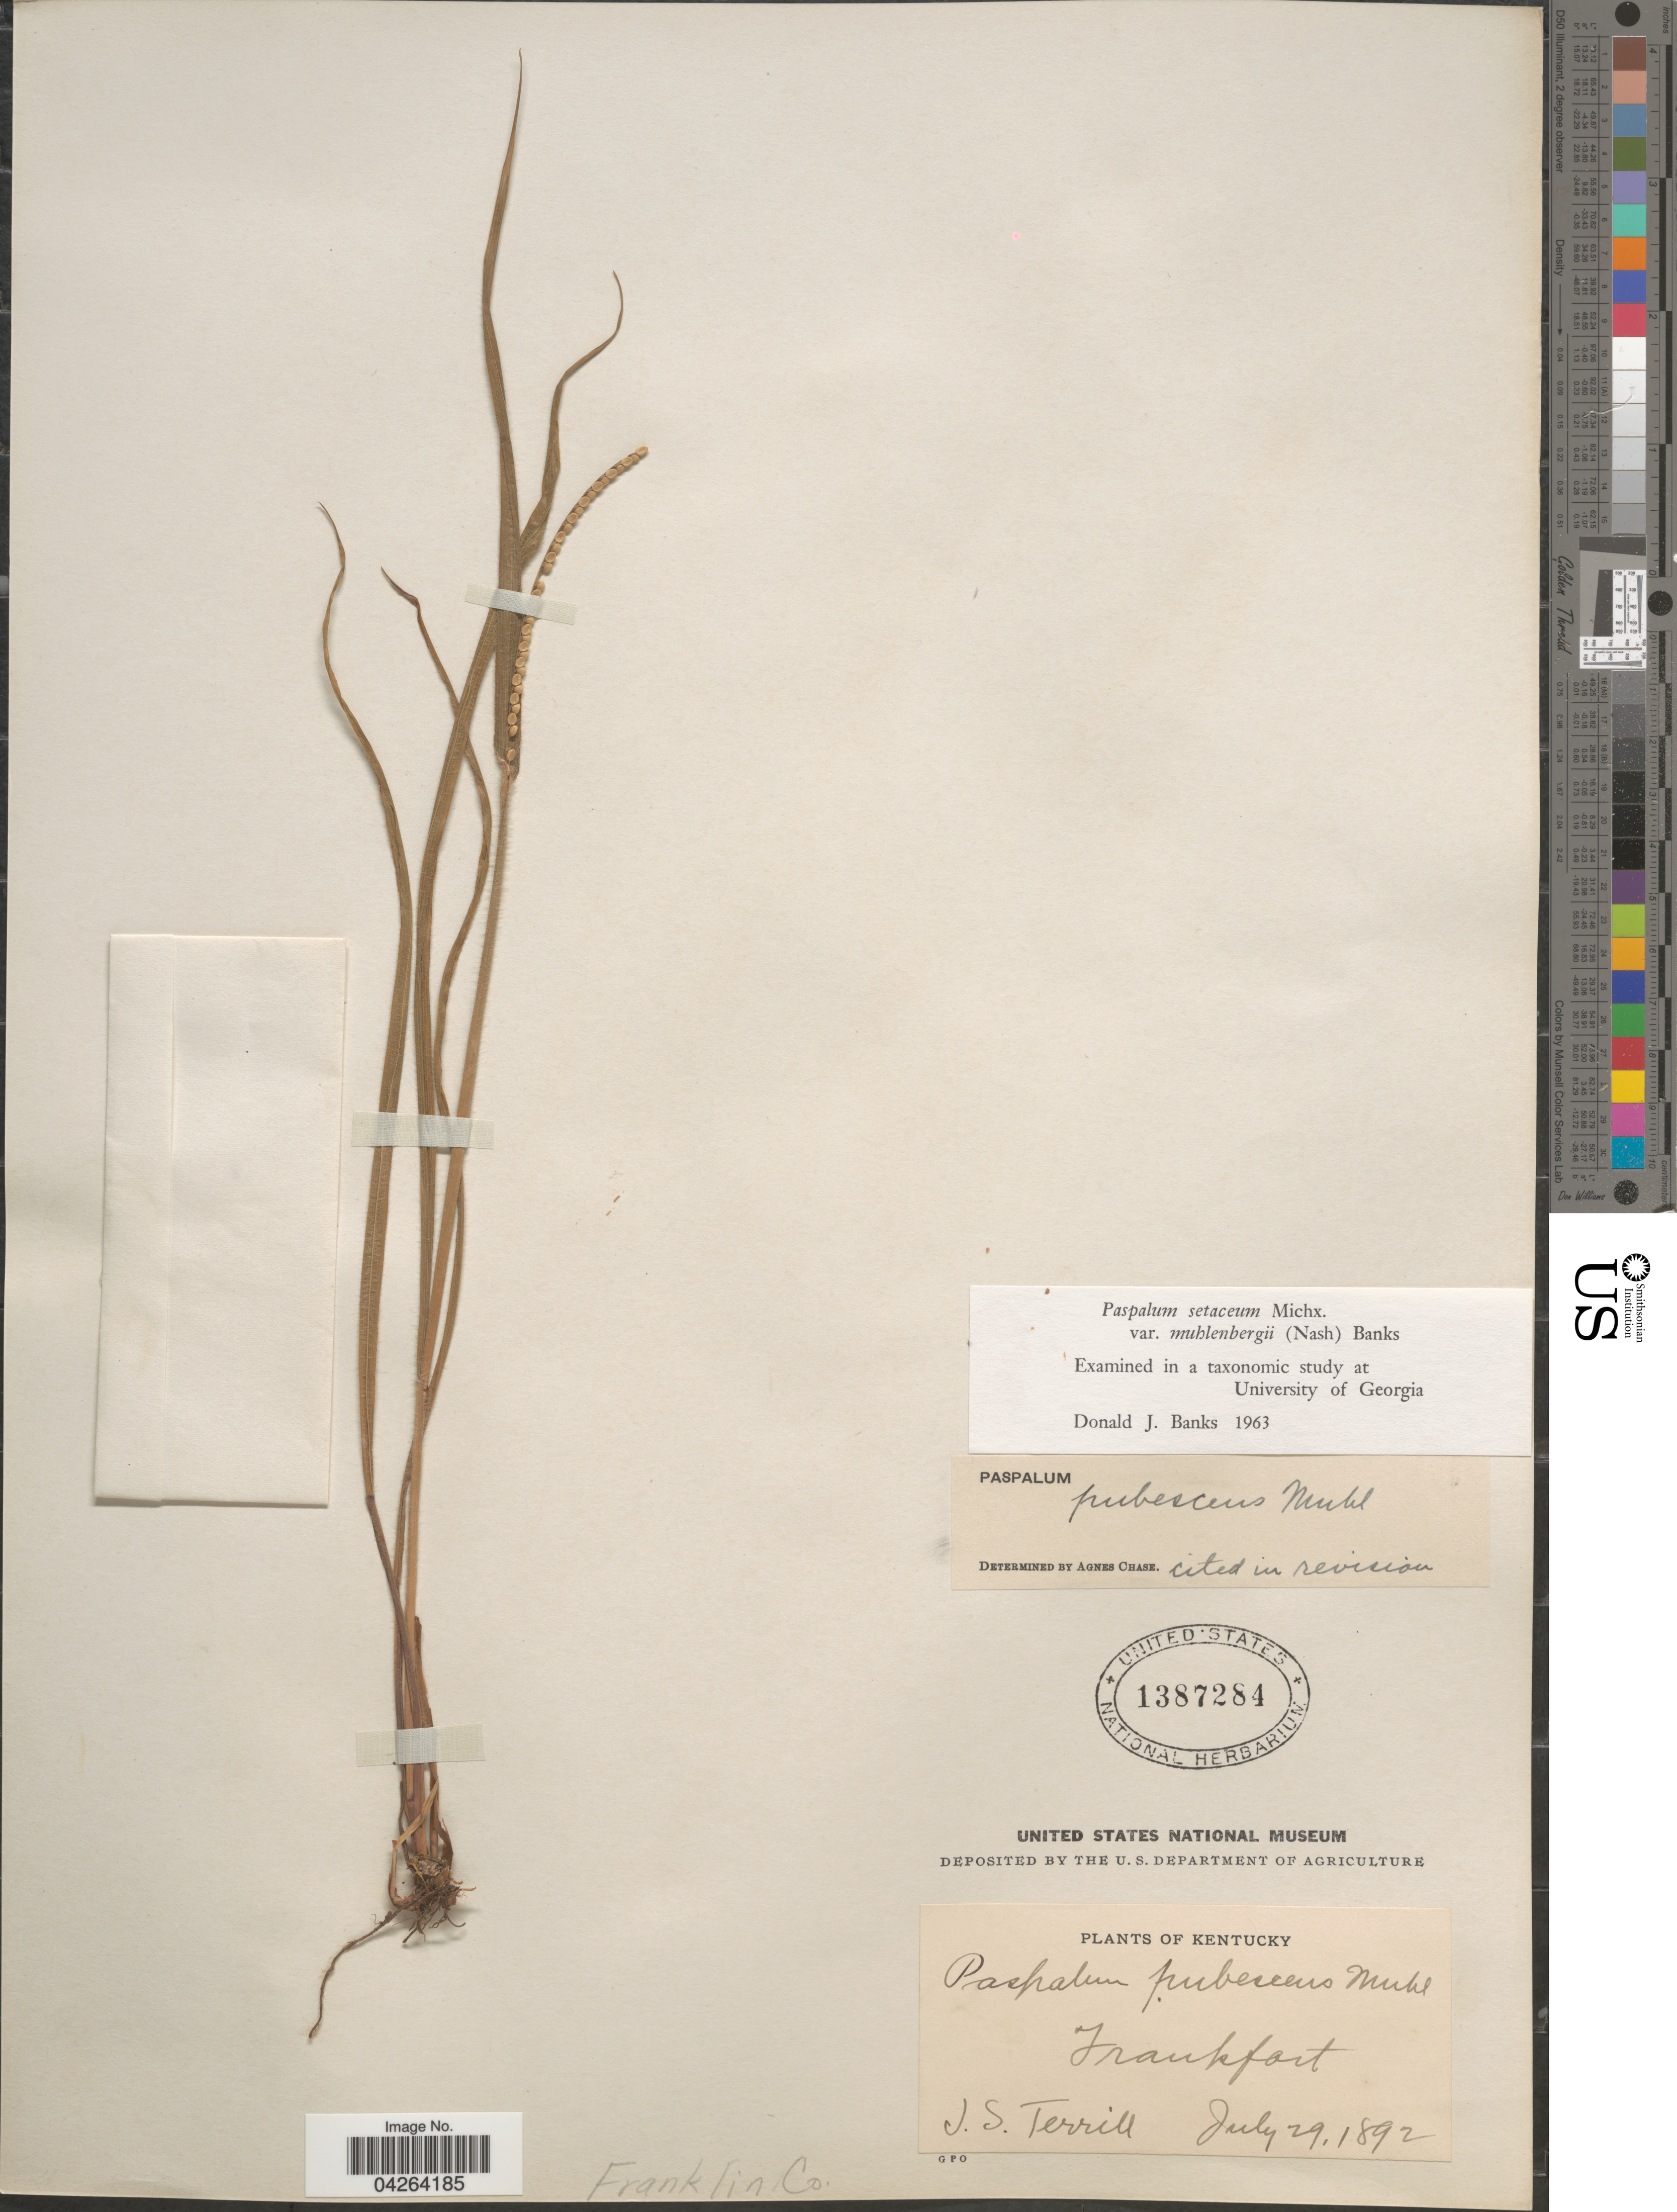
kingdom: Plantae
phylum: Tracheophyta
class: Liliopsida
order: Poales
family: Poaceae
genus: Paspalum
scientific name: Paspalum setaceum var. muhlenbergii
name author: (Nash) D.J. Banks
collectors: J. Terrill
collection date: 1892-07-29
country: United States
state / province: Kentucky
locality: Frankfort. Franklin Co.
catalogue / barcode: US 1387284